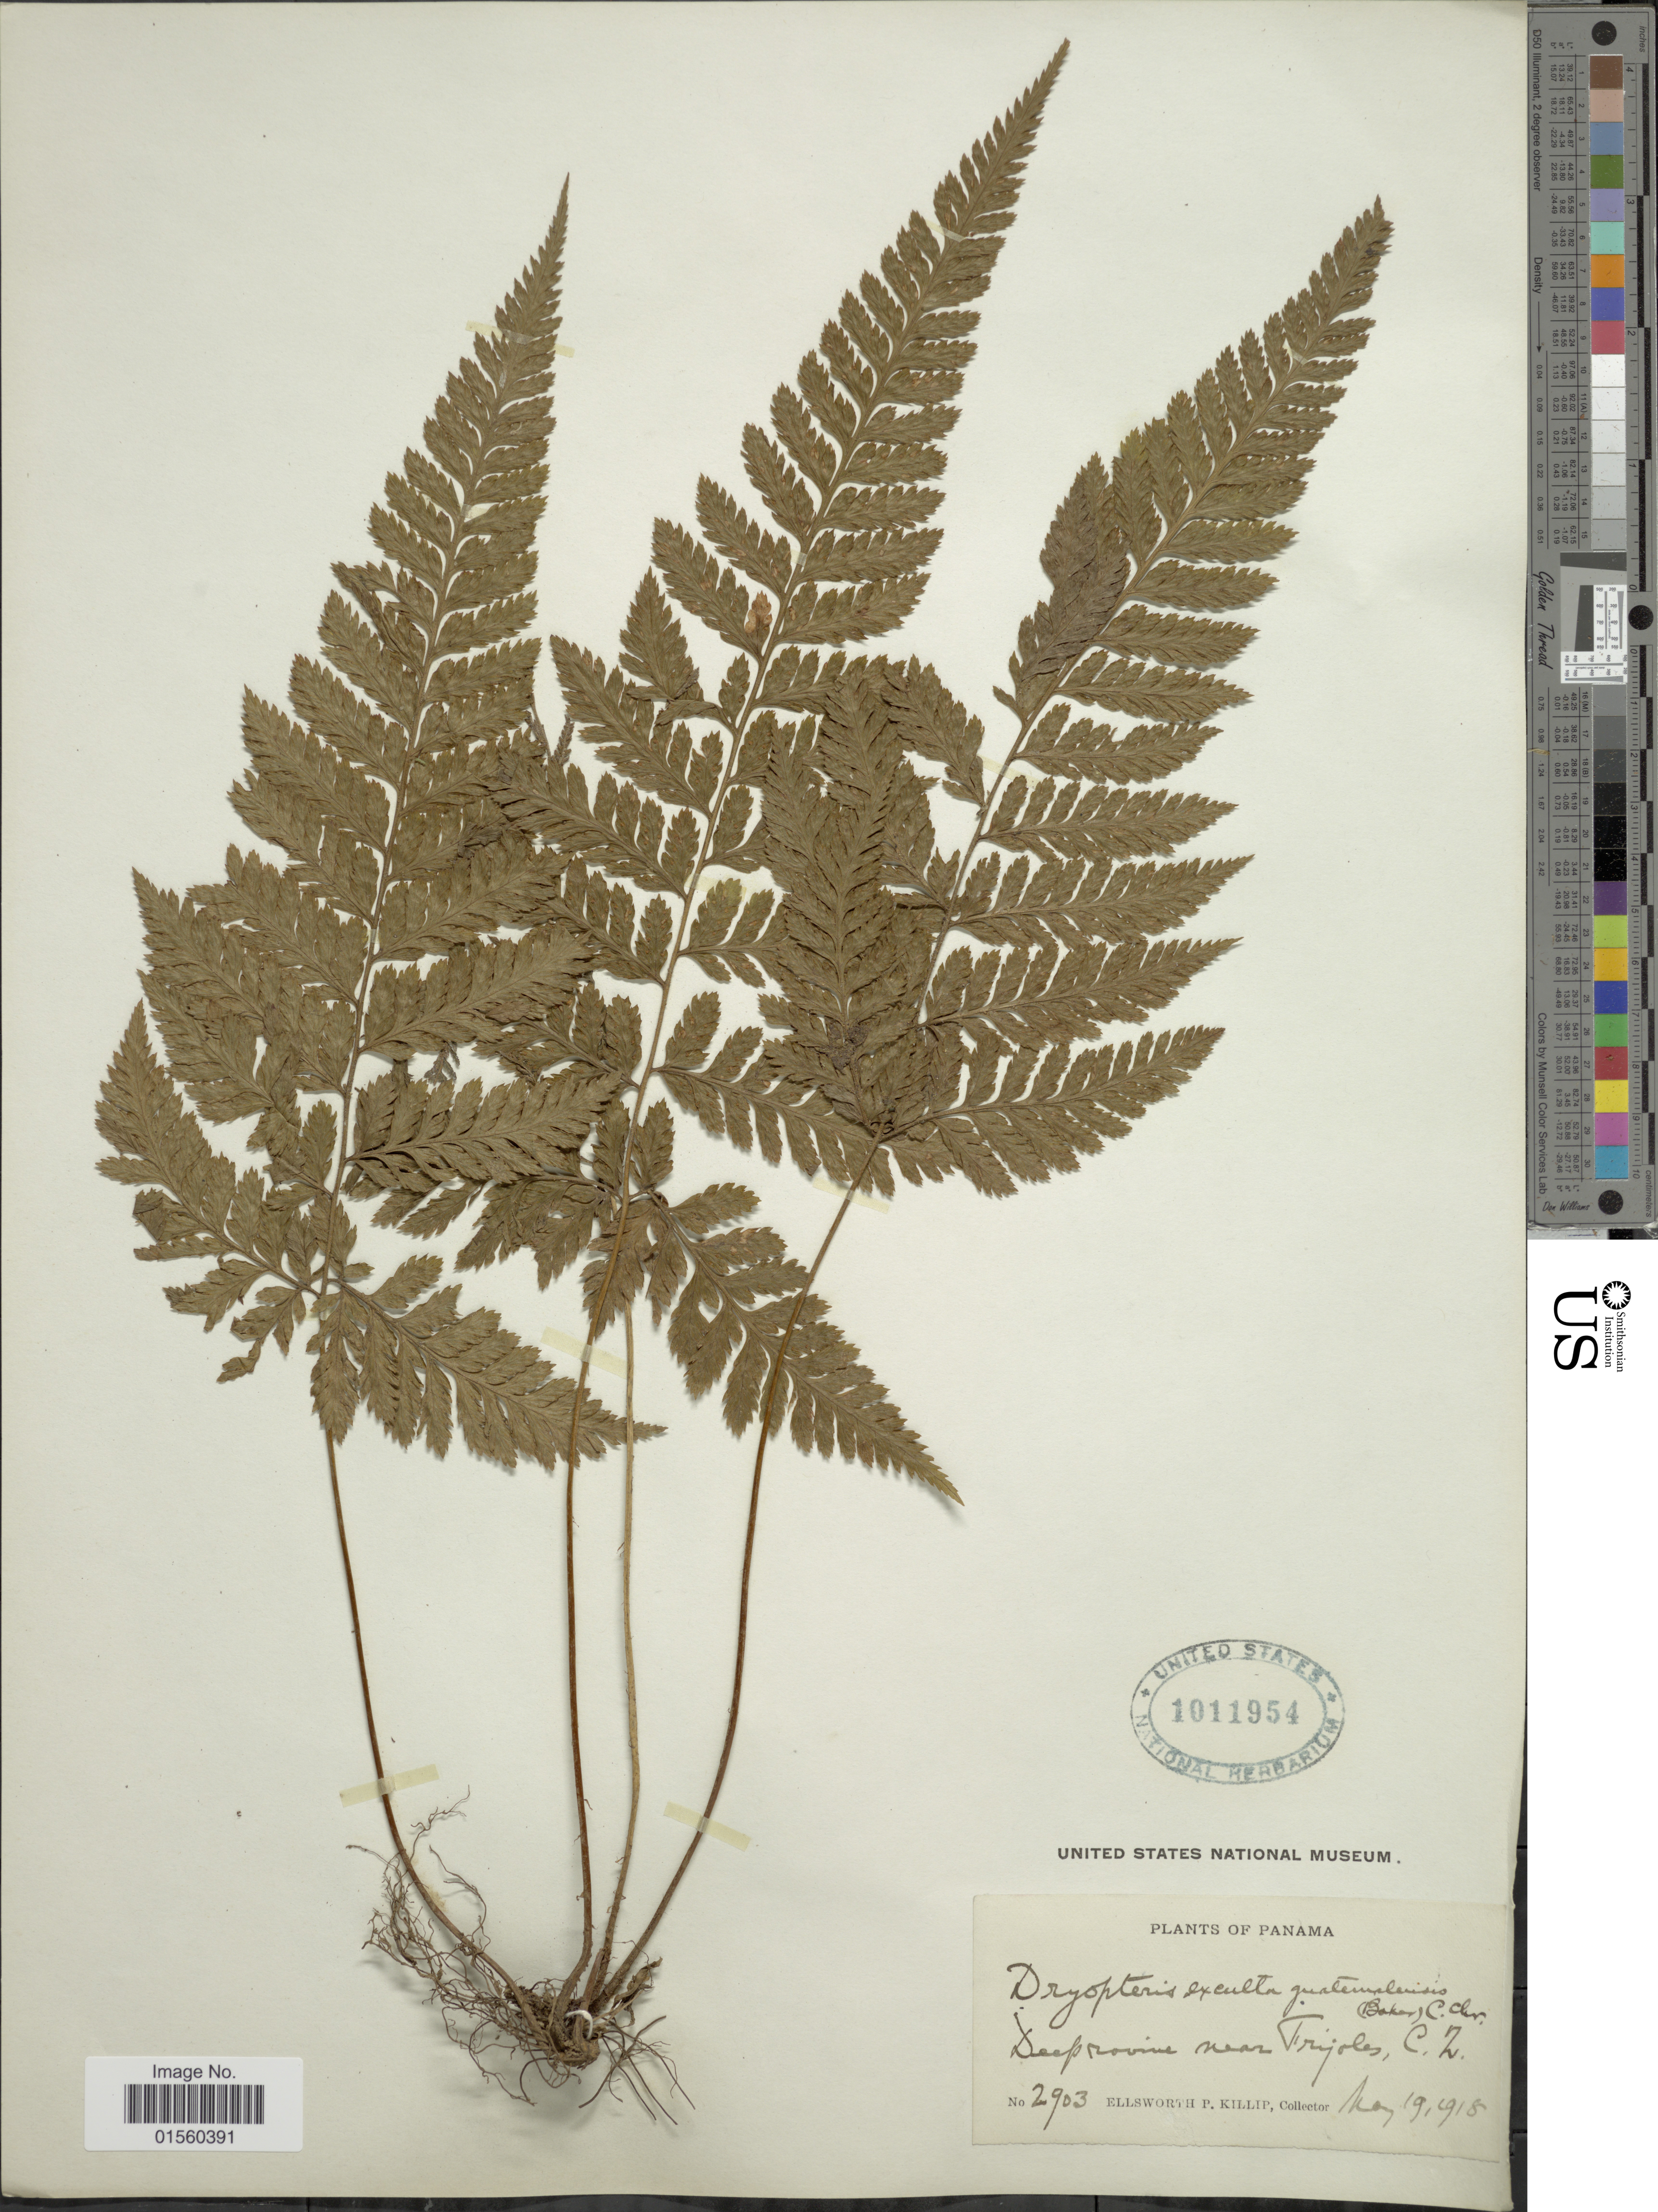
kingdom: Plantae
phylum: Tracheophyta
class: Polypodiopsida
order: Polypodiales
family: Dryopteridaceae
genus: Parapolystichum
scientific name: Parapolystichum excultum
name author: (Mett.) Labiak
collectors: E. P. Killip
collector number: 2903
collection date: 1918-05-19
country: Panama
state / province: Colón / Panamá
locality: Deep ravine near Frijoles, C.Z.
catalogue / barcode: US 1011954